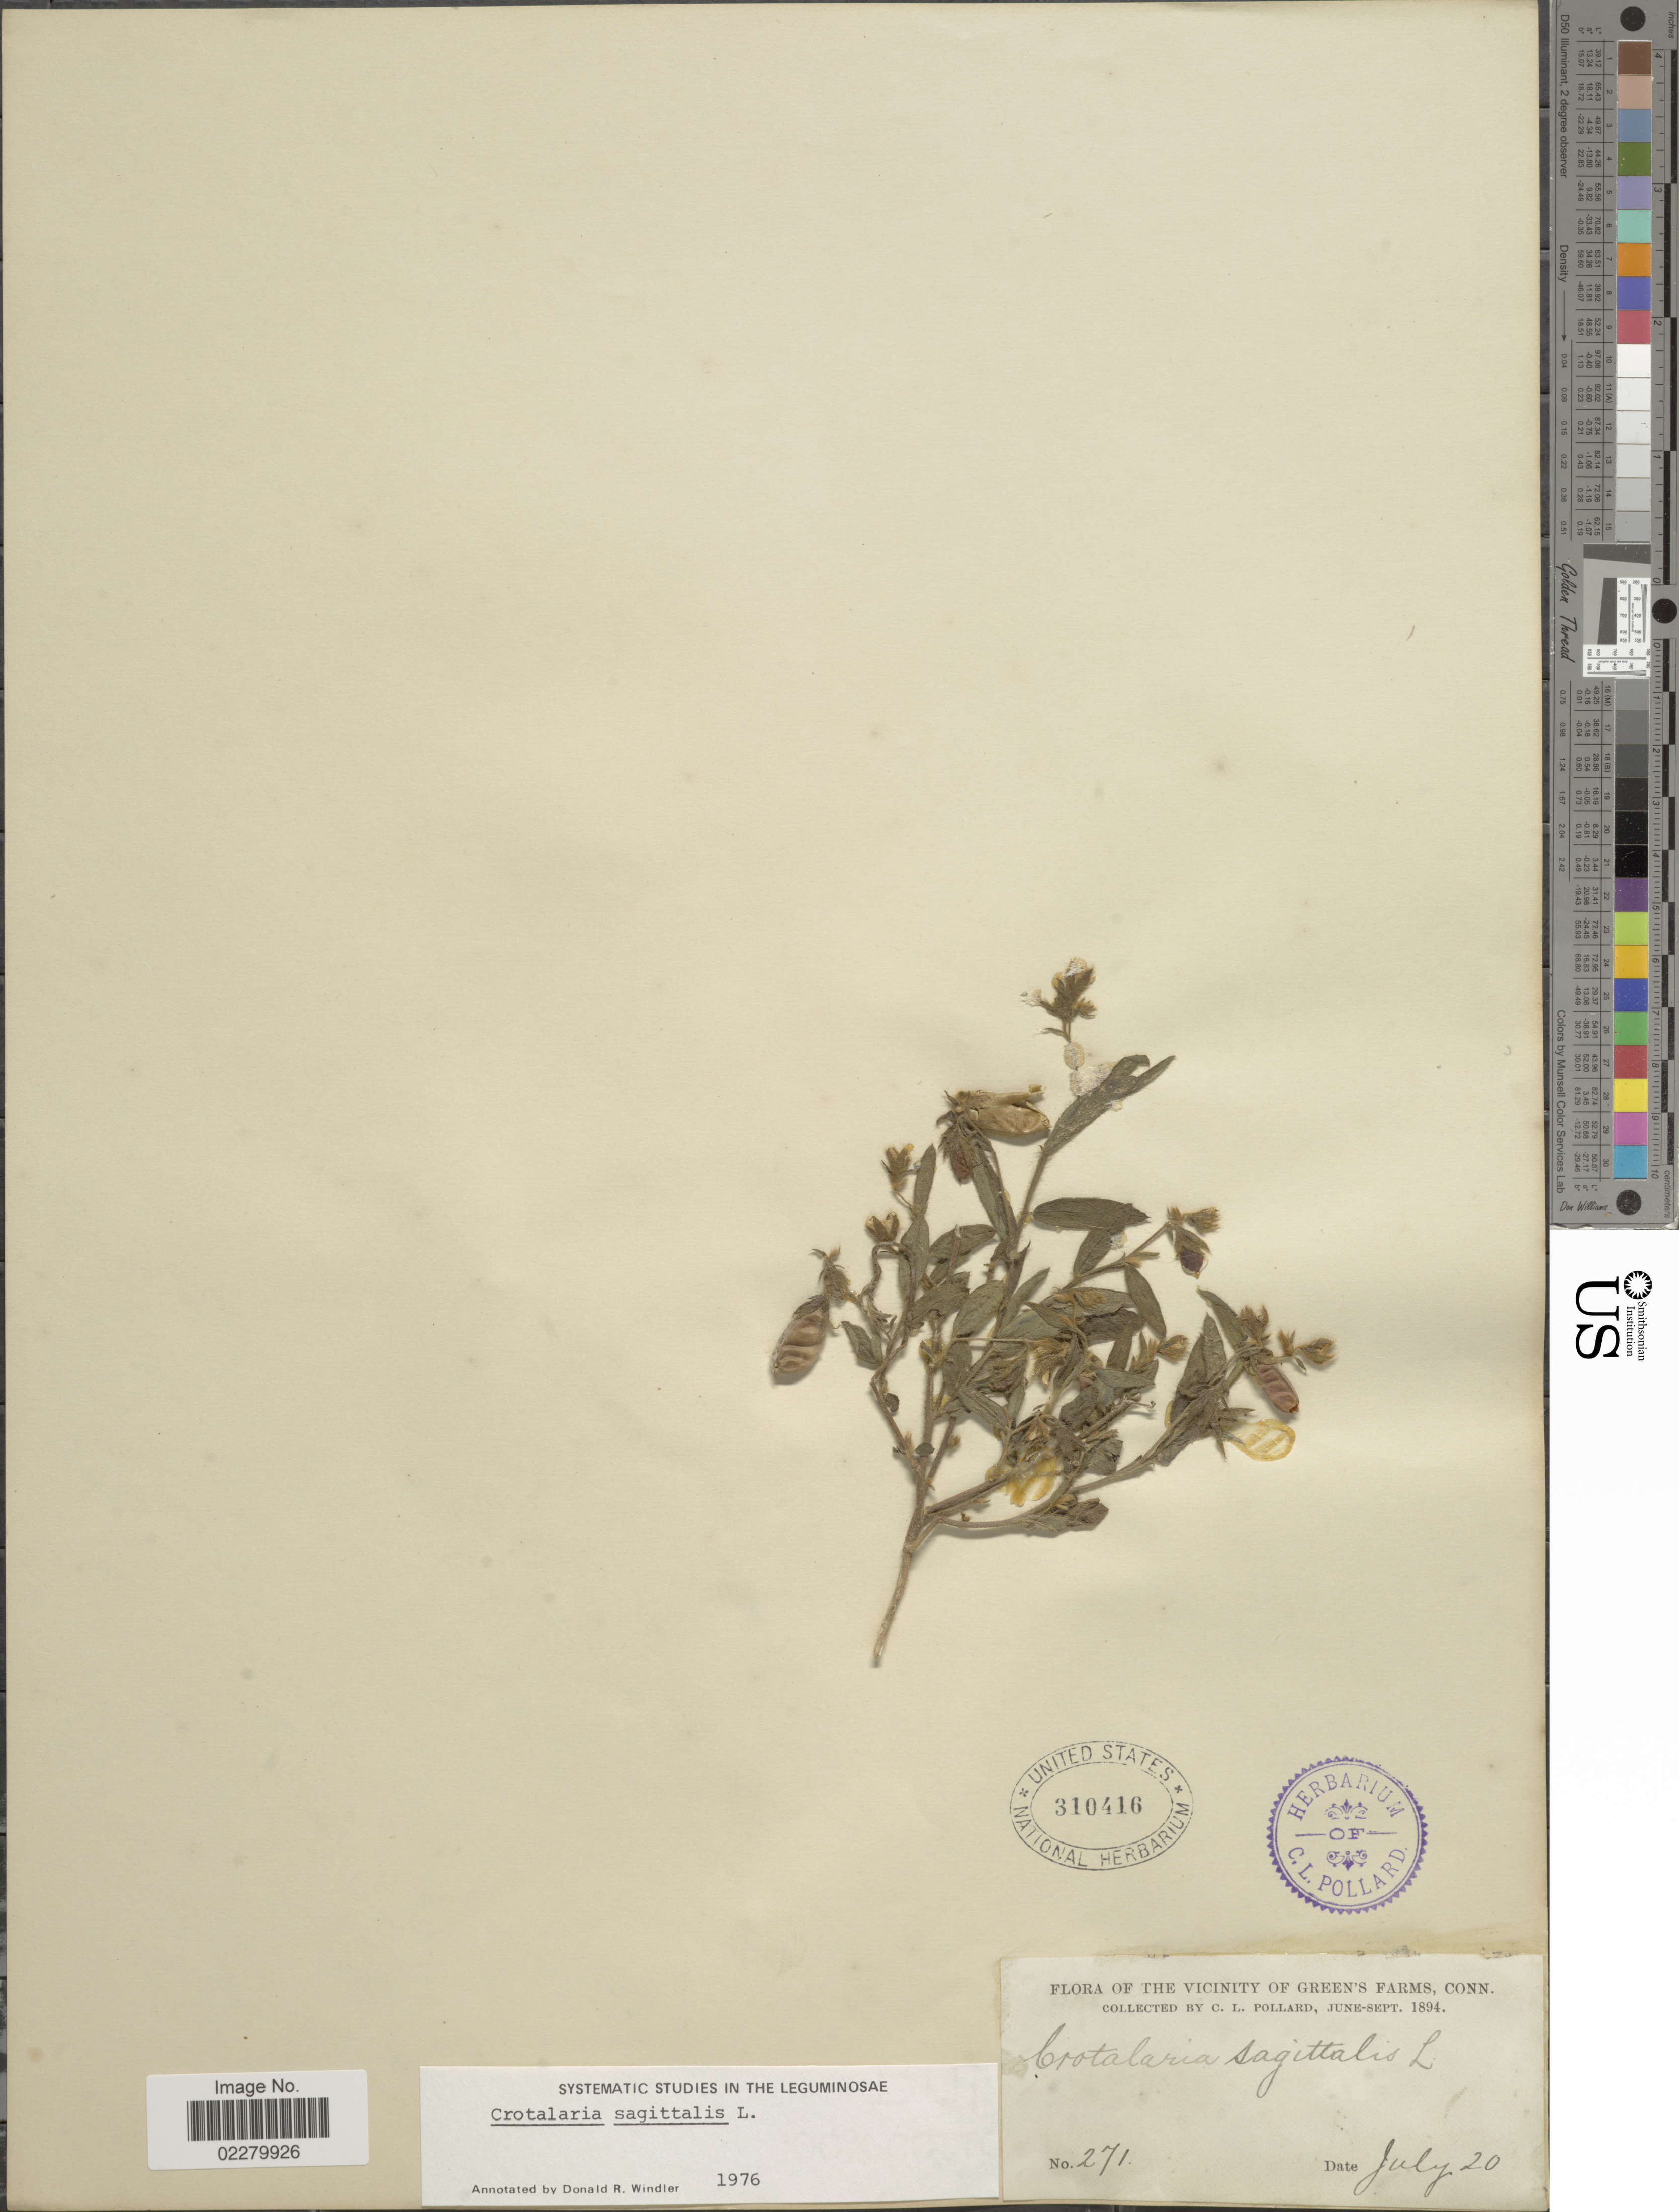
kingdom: Plantae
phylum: Tracheophyta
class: Magnoliopsida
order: Fabales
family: Fabaceae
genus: Crotalaria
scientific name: Crotalaria sagittalis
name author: L.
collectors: C. L. Pollard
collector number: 271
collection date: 1894-07-20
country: United States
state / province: Connecticut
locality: Vicinity of Green's Farms, Conn.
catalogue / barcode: US 310416